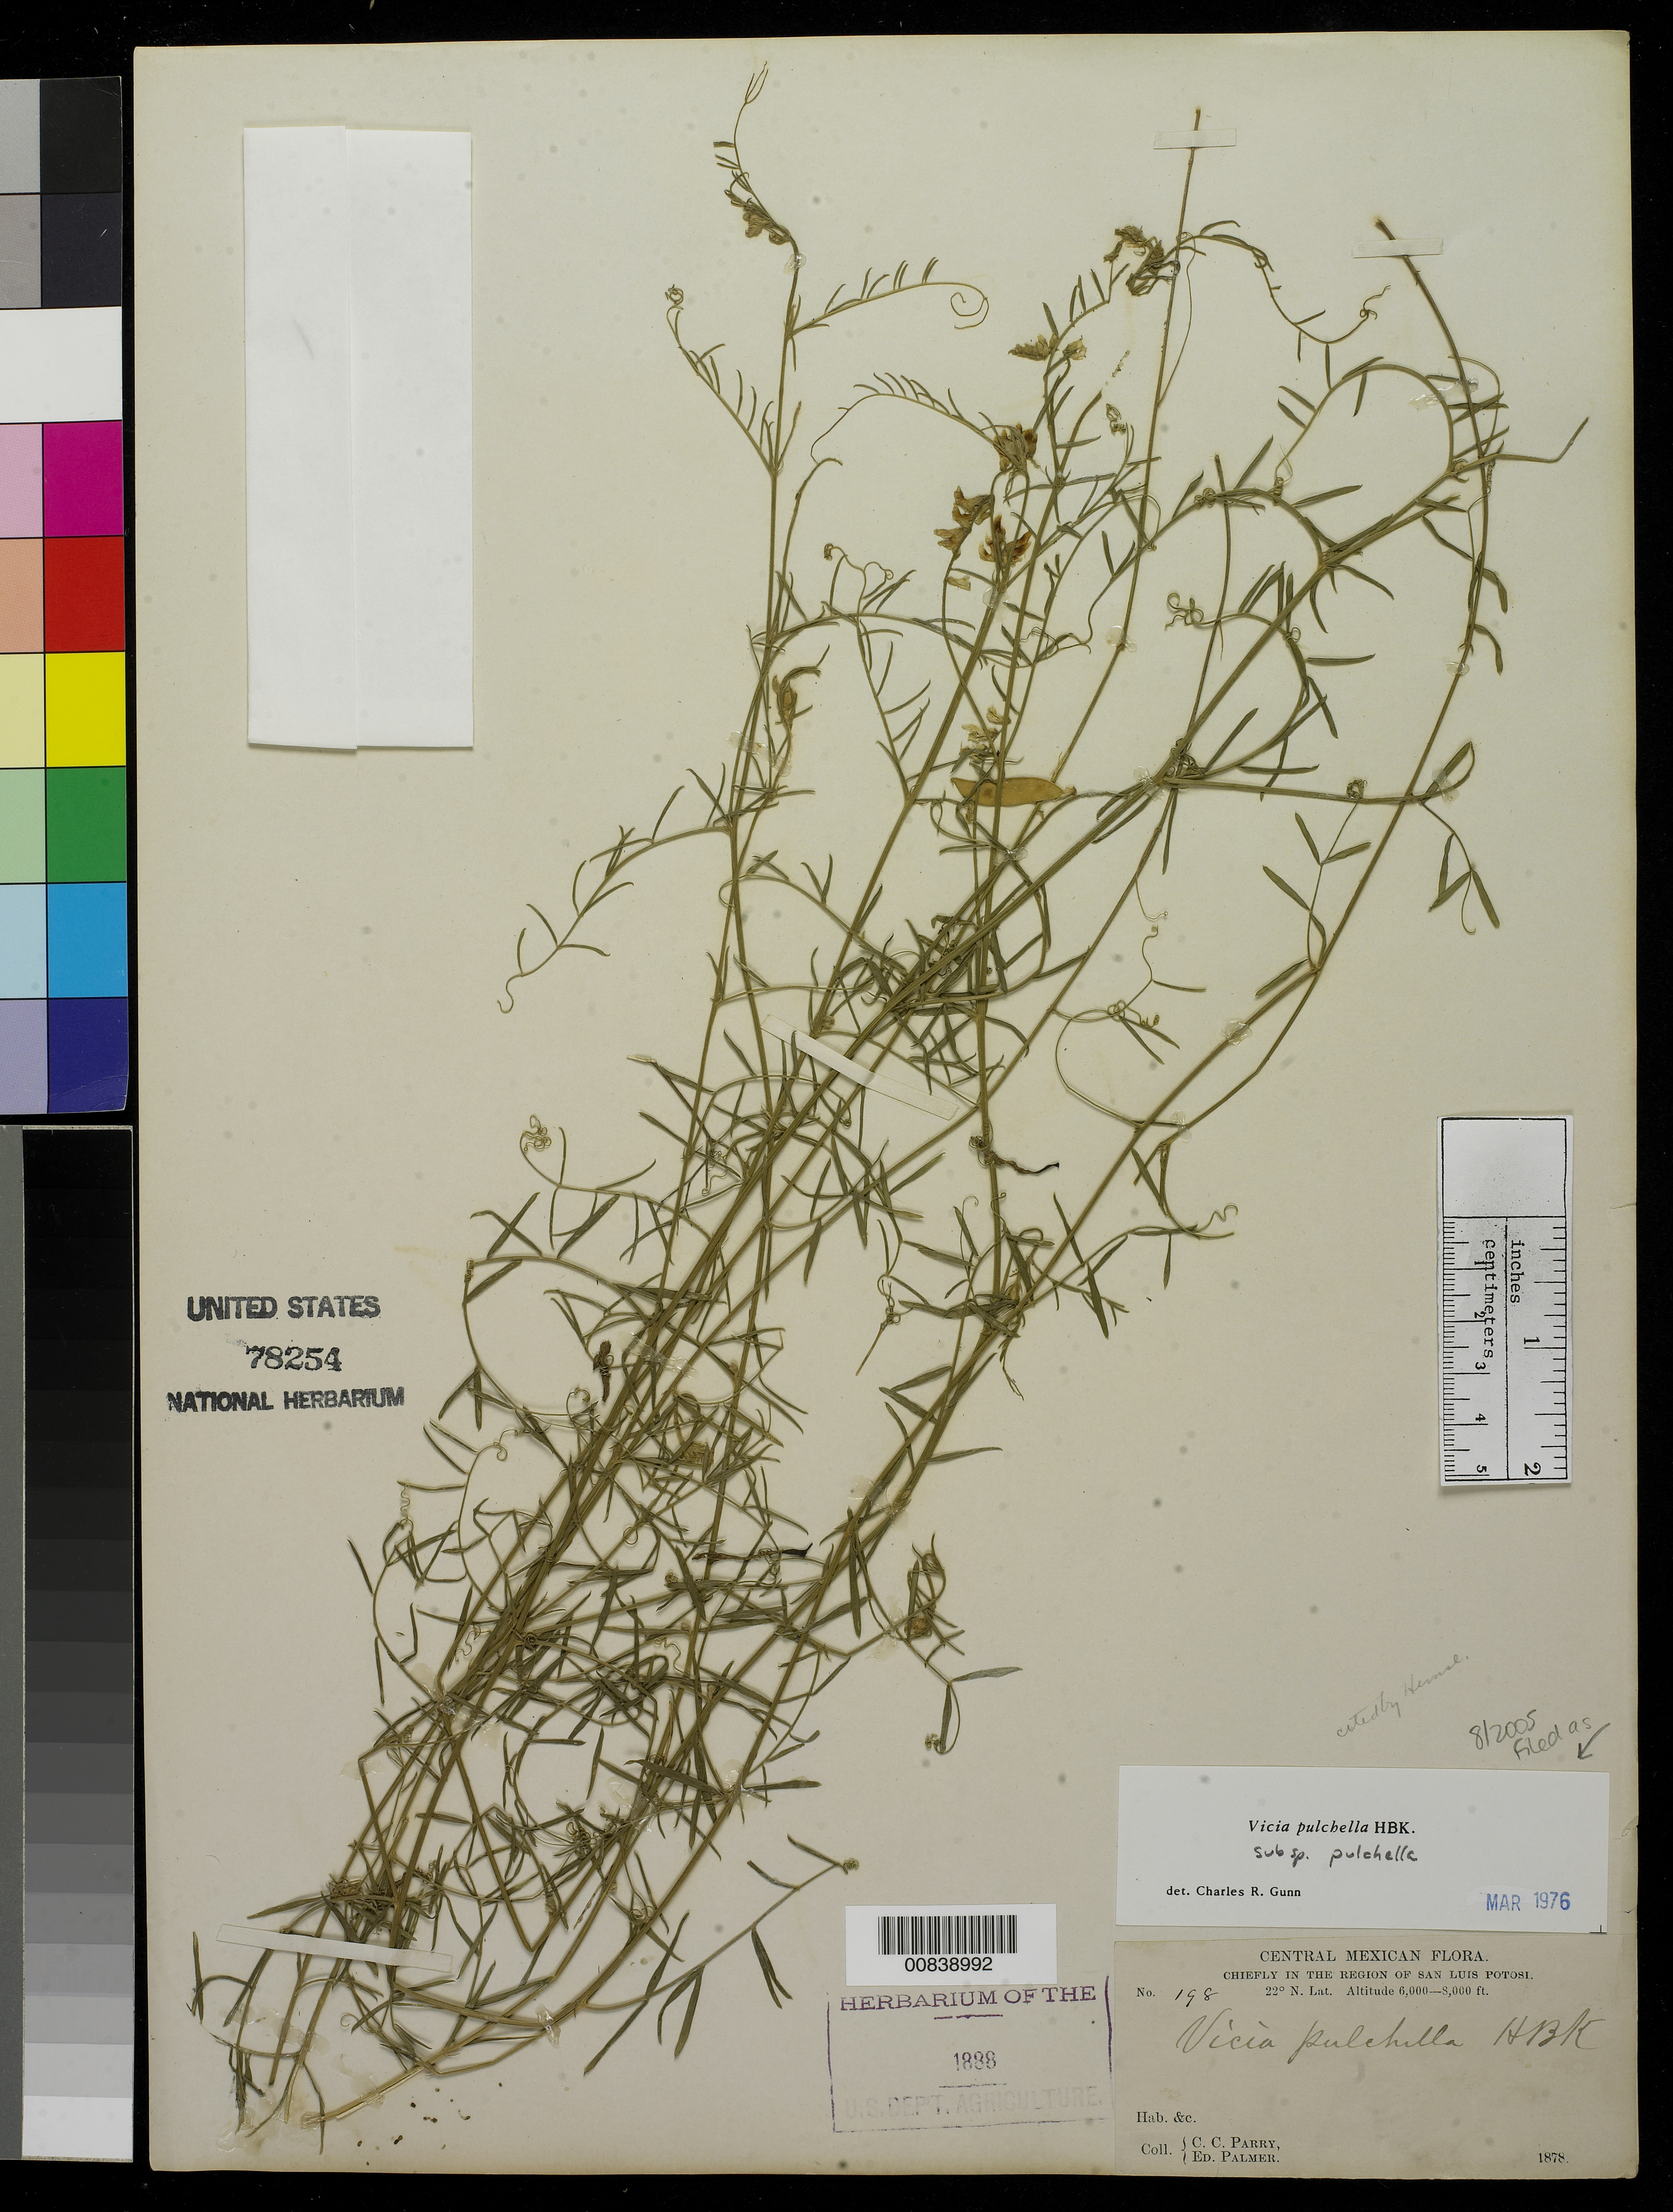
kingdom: Plantae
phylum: Tracheophyta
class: Magnoliopsida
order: Fabales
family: Fabaceae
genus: Vicia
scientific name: Vicia pulchella subsp. pulchella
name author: Kunth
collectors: C. C. Parry & E. Palmer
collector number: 198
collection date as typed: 1878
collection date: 1878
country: Mexico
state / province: San Luis Potosí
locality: Chiefly in the region of San Luis Potosí.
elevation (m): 1829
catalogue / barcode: US 78254